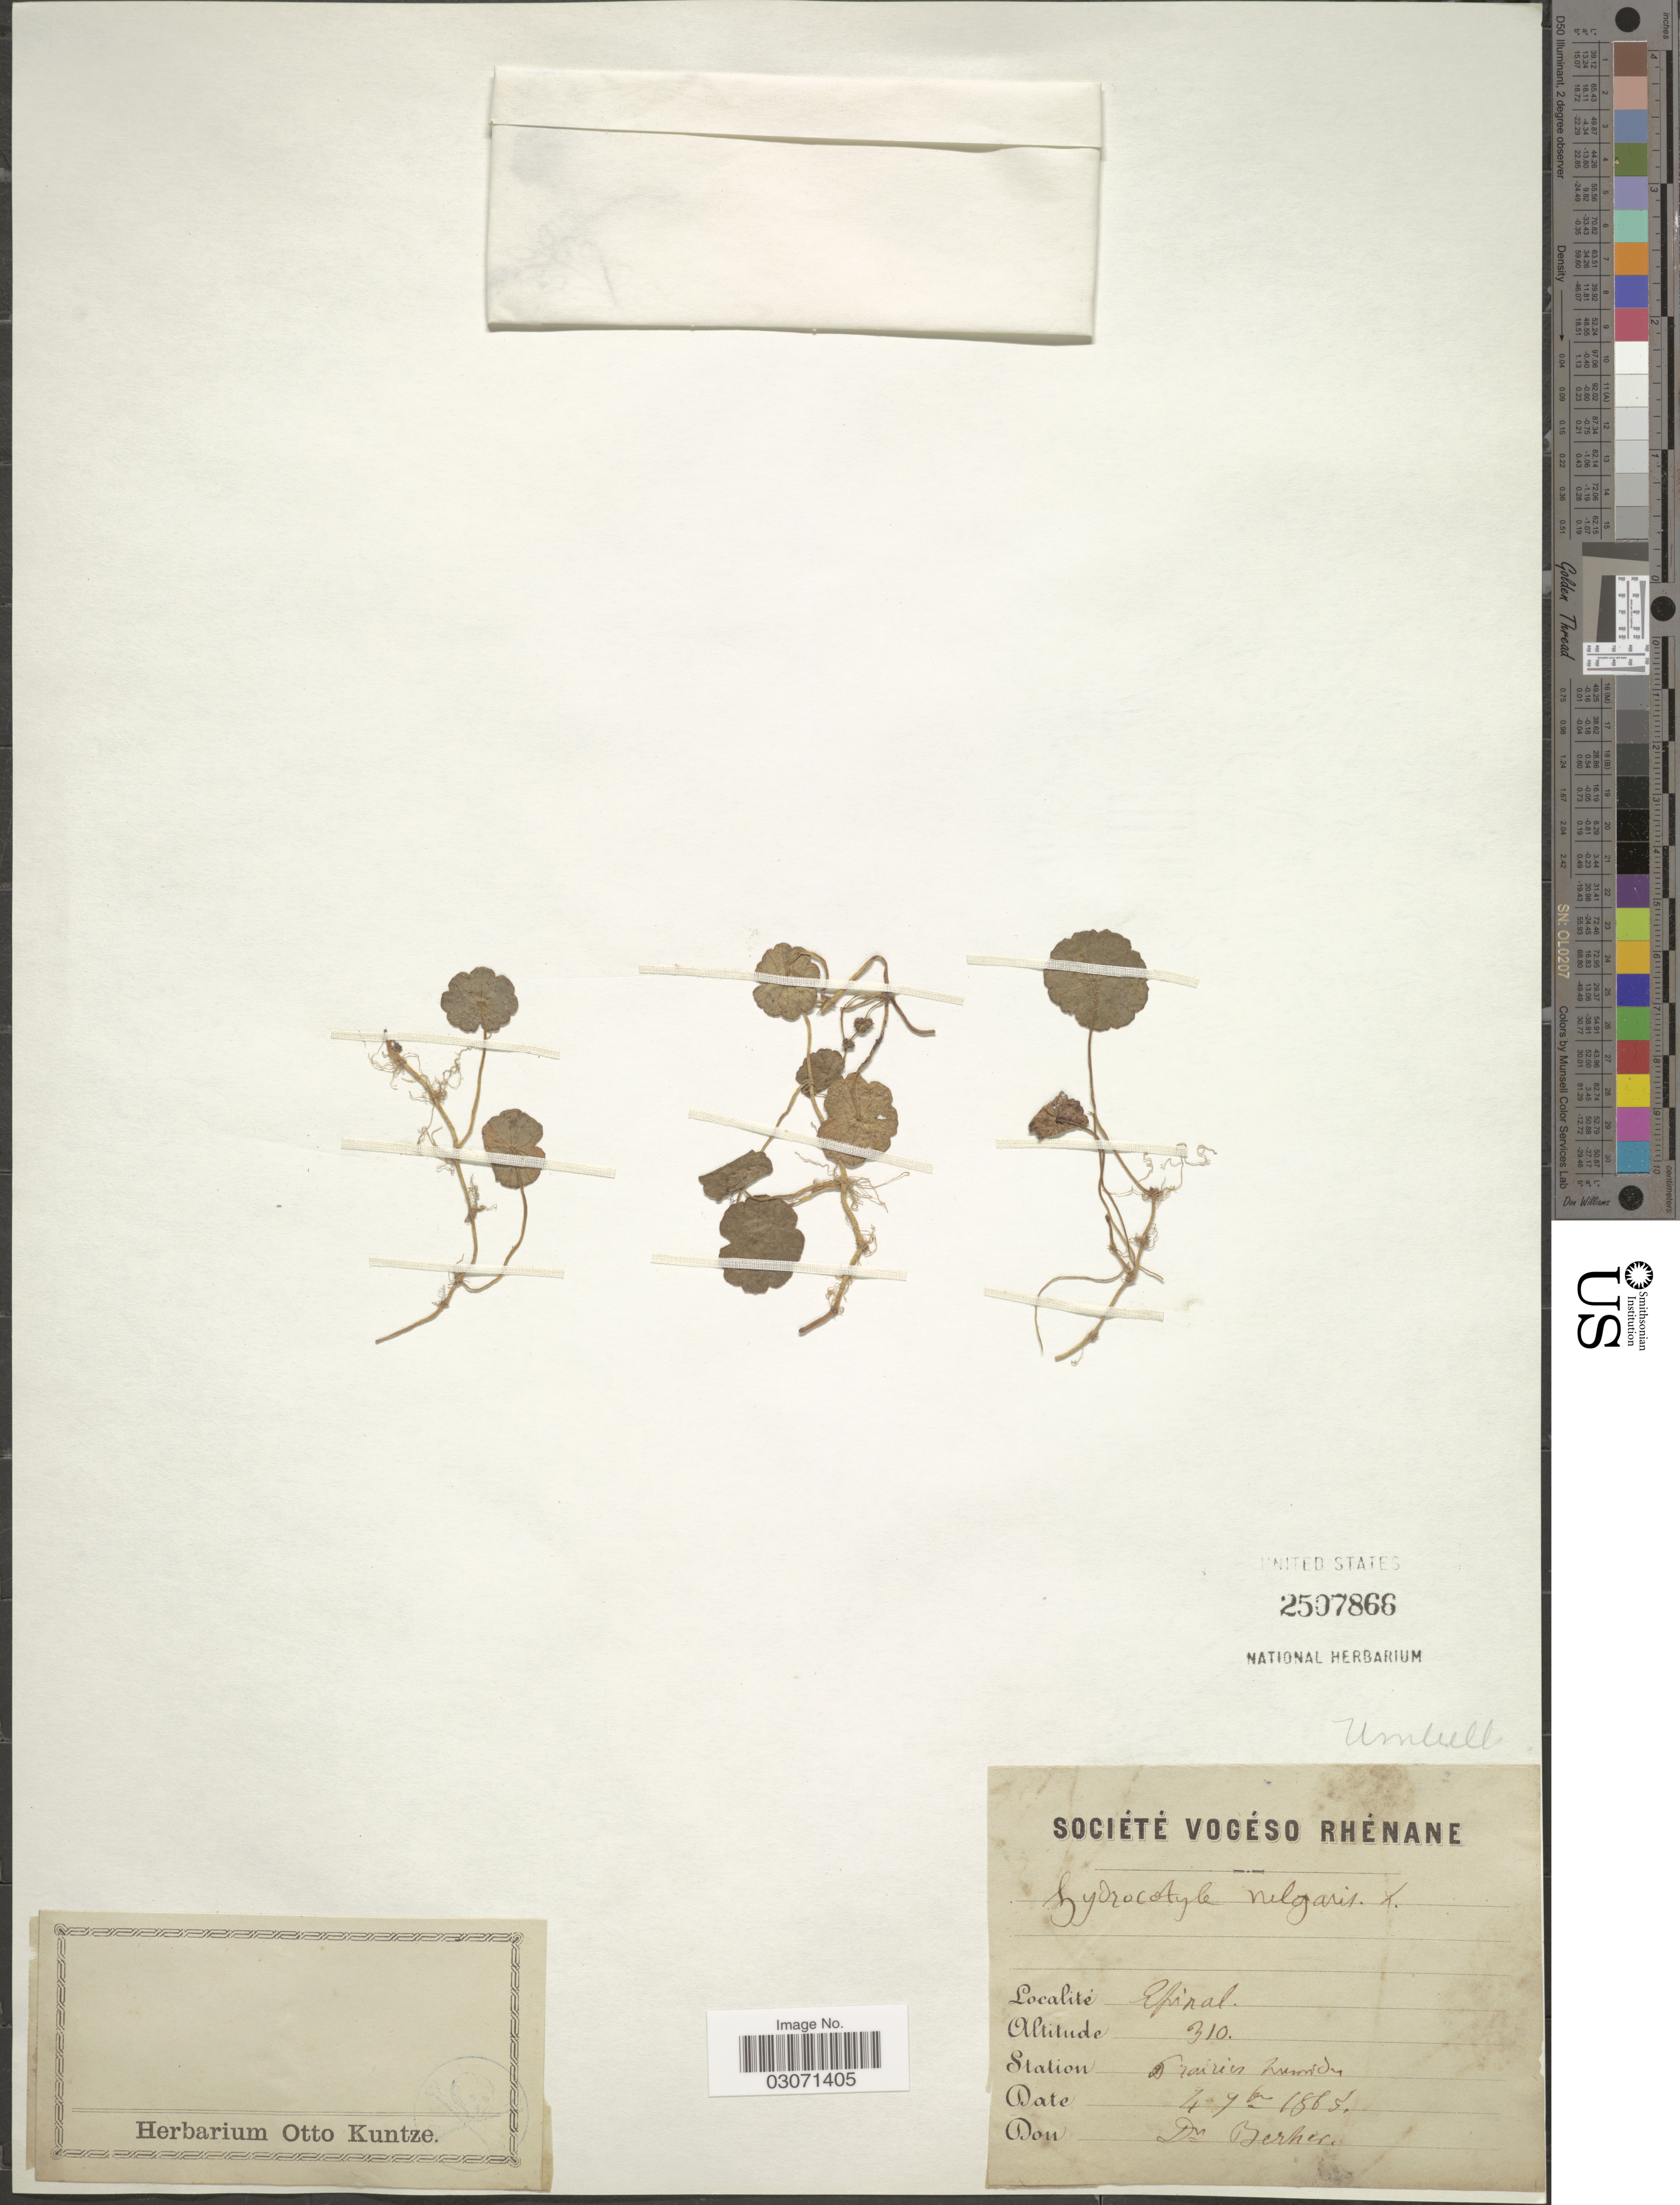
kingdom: Plantae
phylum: Tracheophyta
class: Magnoliopsida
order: Apiales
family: Araliaceae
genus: Hydrocotyle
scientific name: Hydrocotyle vulgaris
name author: L.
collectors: Berker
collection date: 1865-09-04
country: France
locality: Epinal.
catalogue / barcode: US 2507866